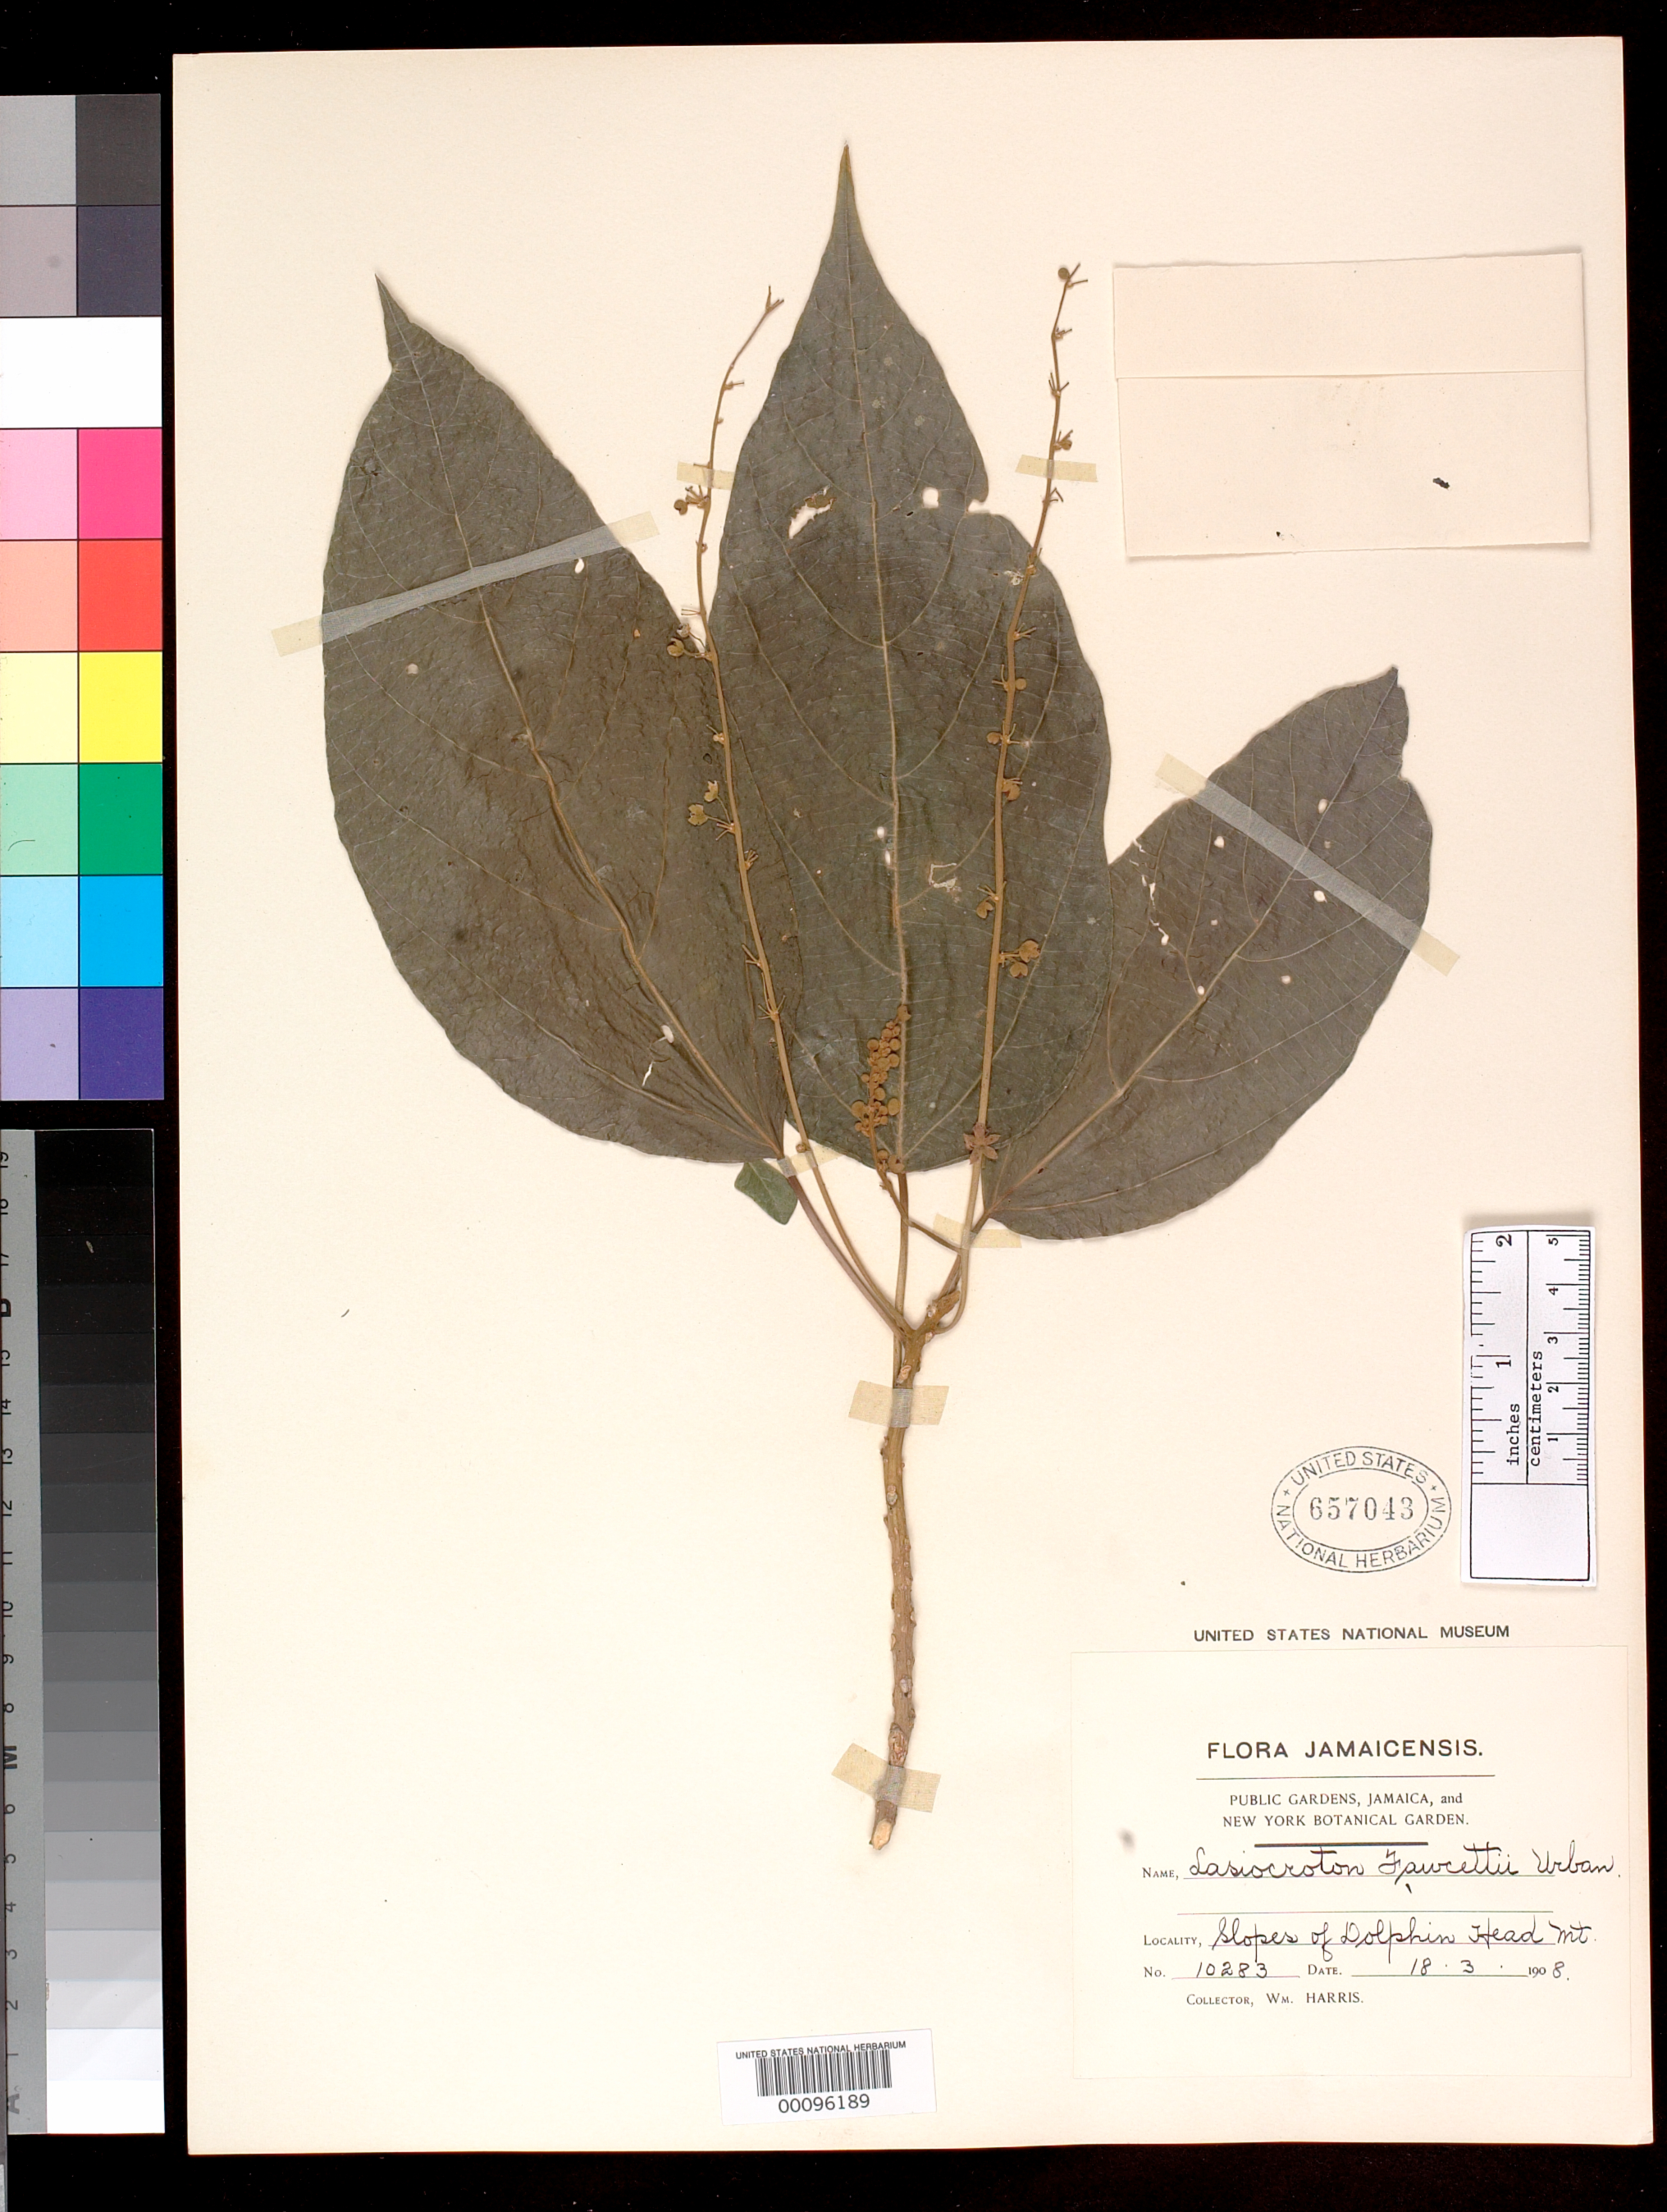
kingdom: Plantae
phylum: Tracheophyta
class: Magnoliopsida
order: Malpighiales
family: Euphorbiaceae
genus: Lasiocroton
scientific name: Lasiocroton fawcettii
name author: Urb.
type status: Isotype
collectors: W. H. Harris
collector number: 10306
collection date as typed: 20 Mar 1908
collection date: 1908-03-20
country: Jamaica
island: Greater Antilles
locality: Northeast of Dolphin Head.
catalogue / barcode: US 657043